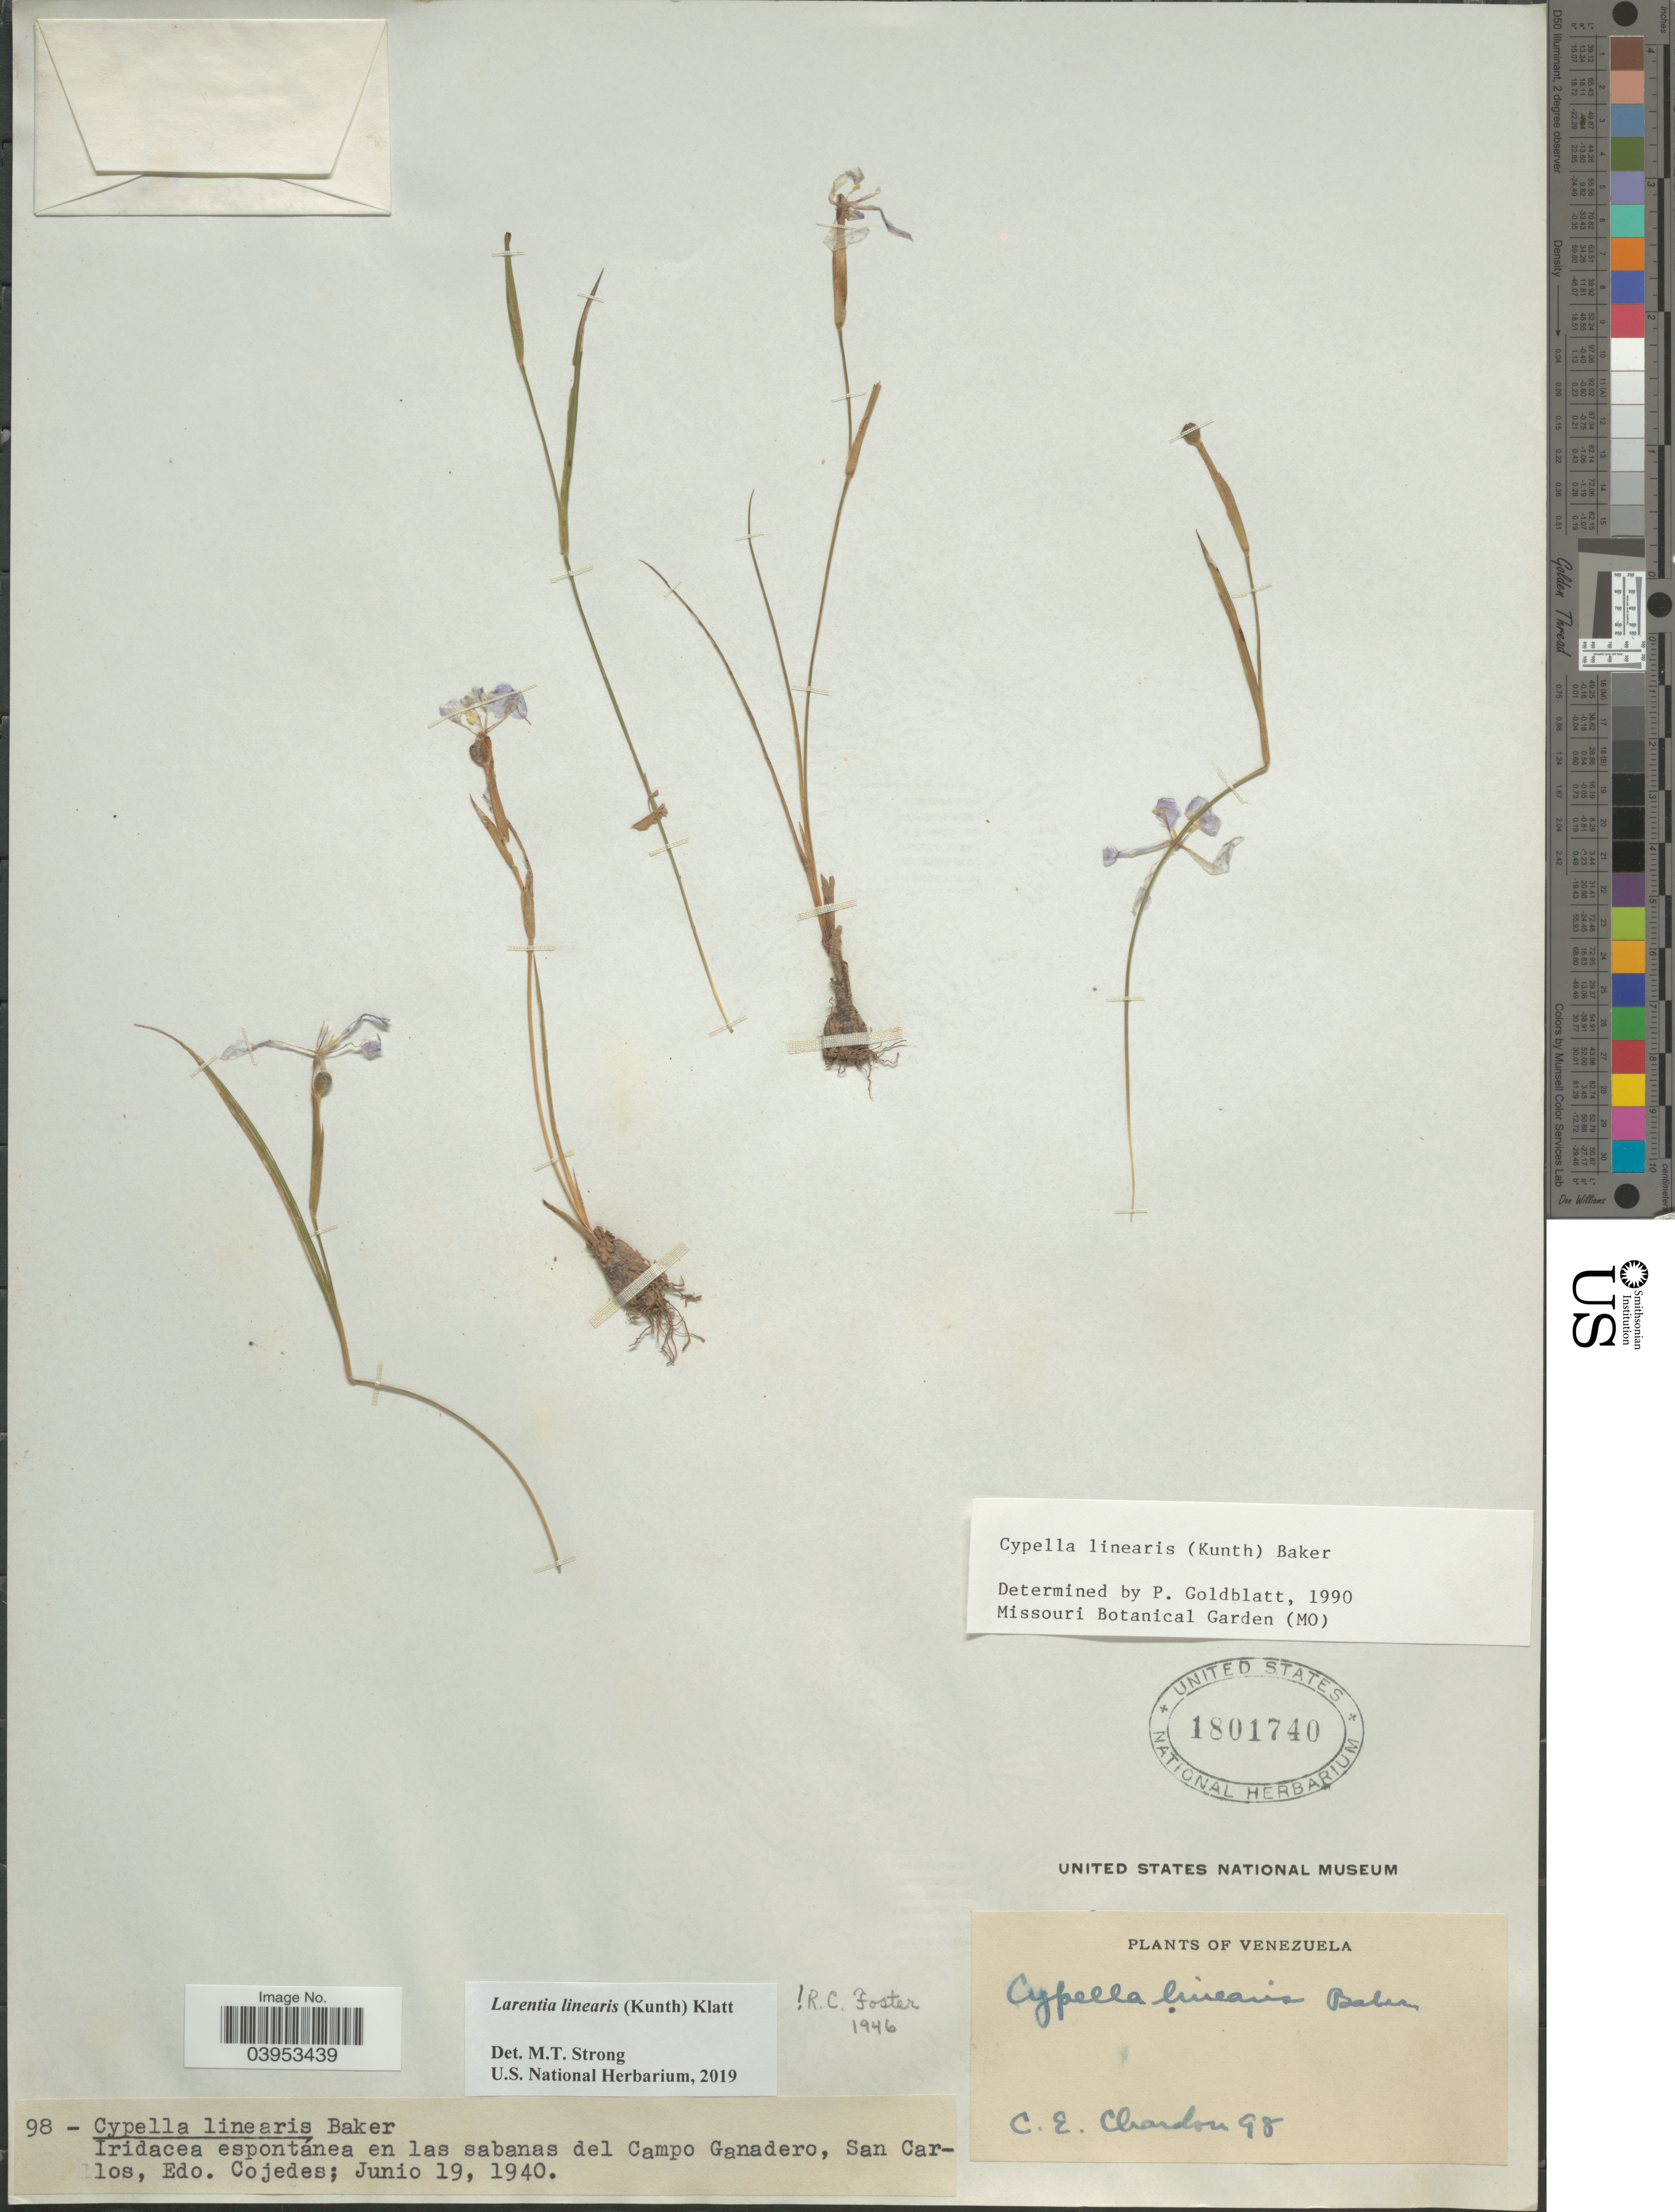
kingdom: Plantae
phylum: Tracheophyta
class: Liliopsida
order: Asparagales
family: Iridaceae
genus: Larentia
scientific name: Larentia linearis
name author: (Kunth) Klatt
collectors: C. E. Chardón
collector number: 98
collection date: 1940-06-19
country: Venezuela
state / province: Cojedes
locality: En las sabanas del Campo Ganadero, San Carlos.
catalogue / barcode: US 1801740